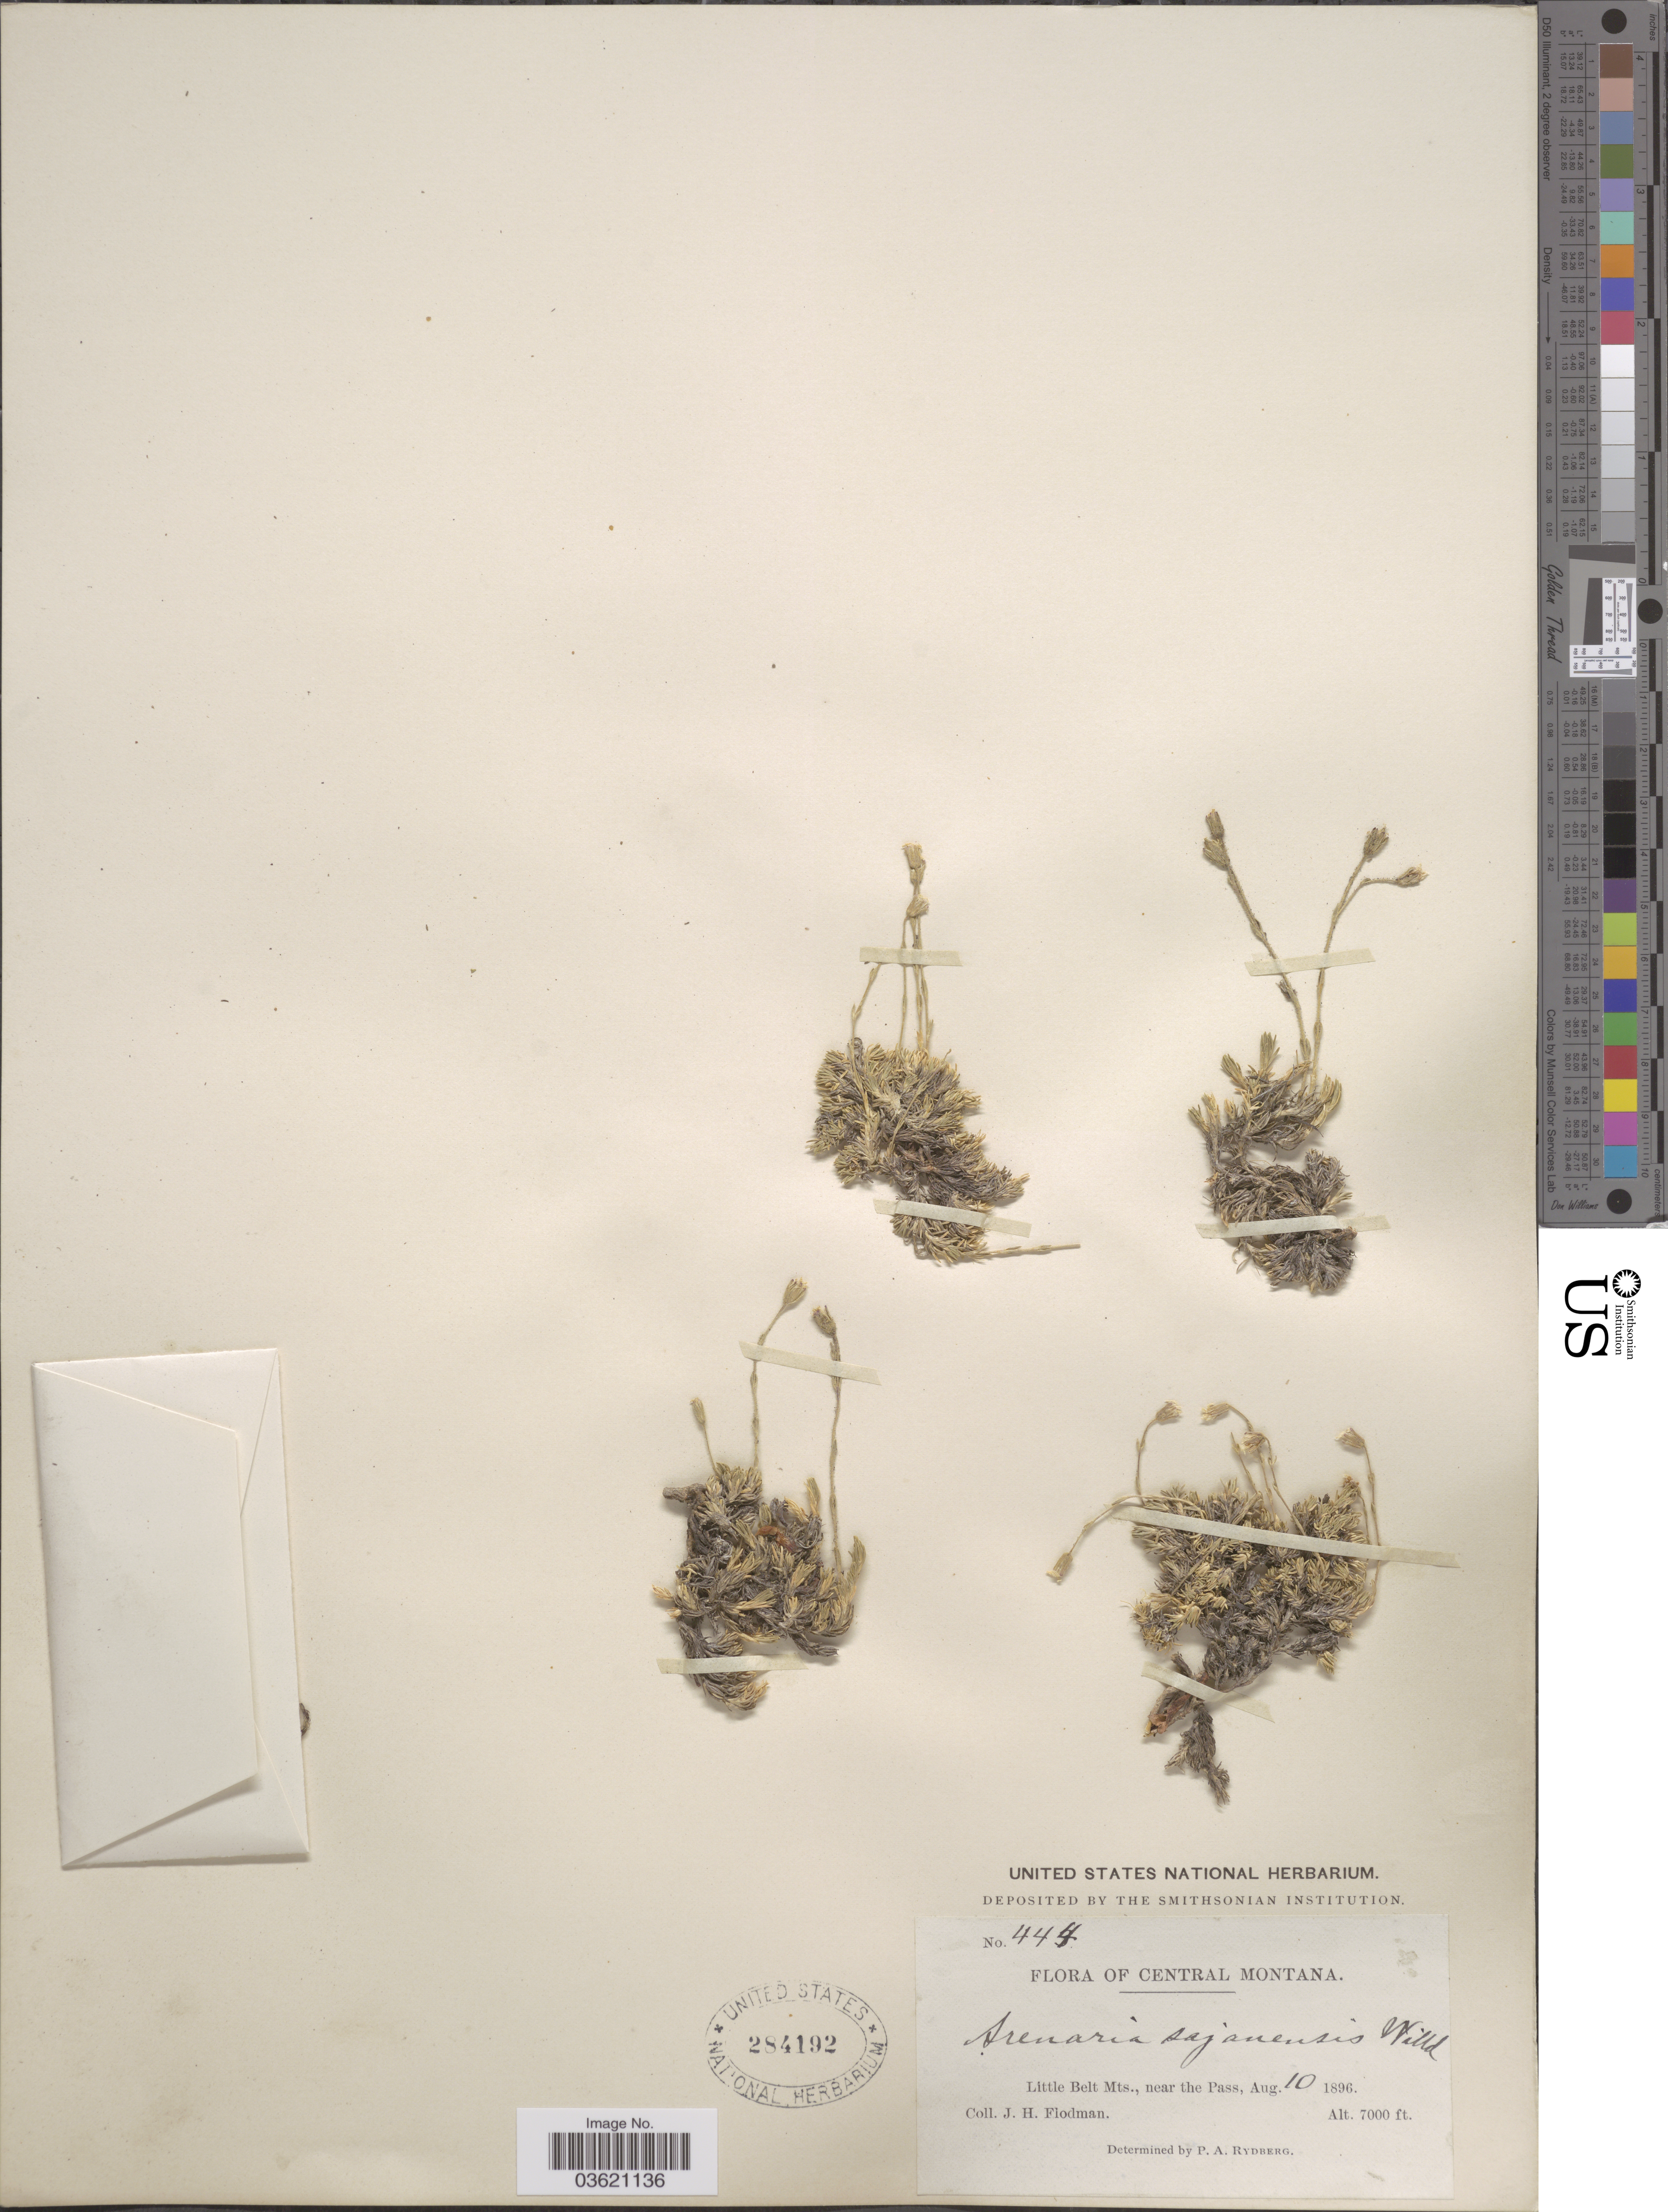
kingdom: Plantae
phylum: Tracheophyta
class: Magnoliopsida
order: Caryophyllales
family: Caryophyllaceae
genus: Cherleria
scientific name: Cherleria obtusiloba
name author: (Rydb.) A.J. Moore & Dillenb.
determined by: Strong, M. T., (US), Smithsonian Institution - National Museum of Natural History (UNITED STATES)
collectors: J. Flodman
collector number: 444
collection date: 1896-08-10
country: United States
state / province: Montana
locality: Central Montana. Little Belt Mts., near the Pass.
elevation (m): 2134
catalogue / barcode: US 284192